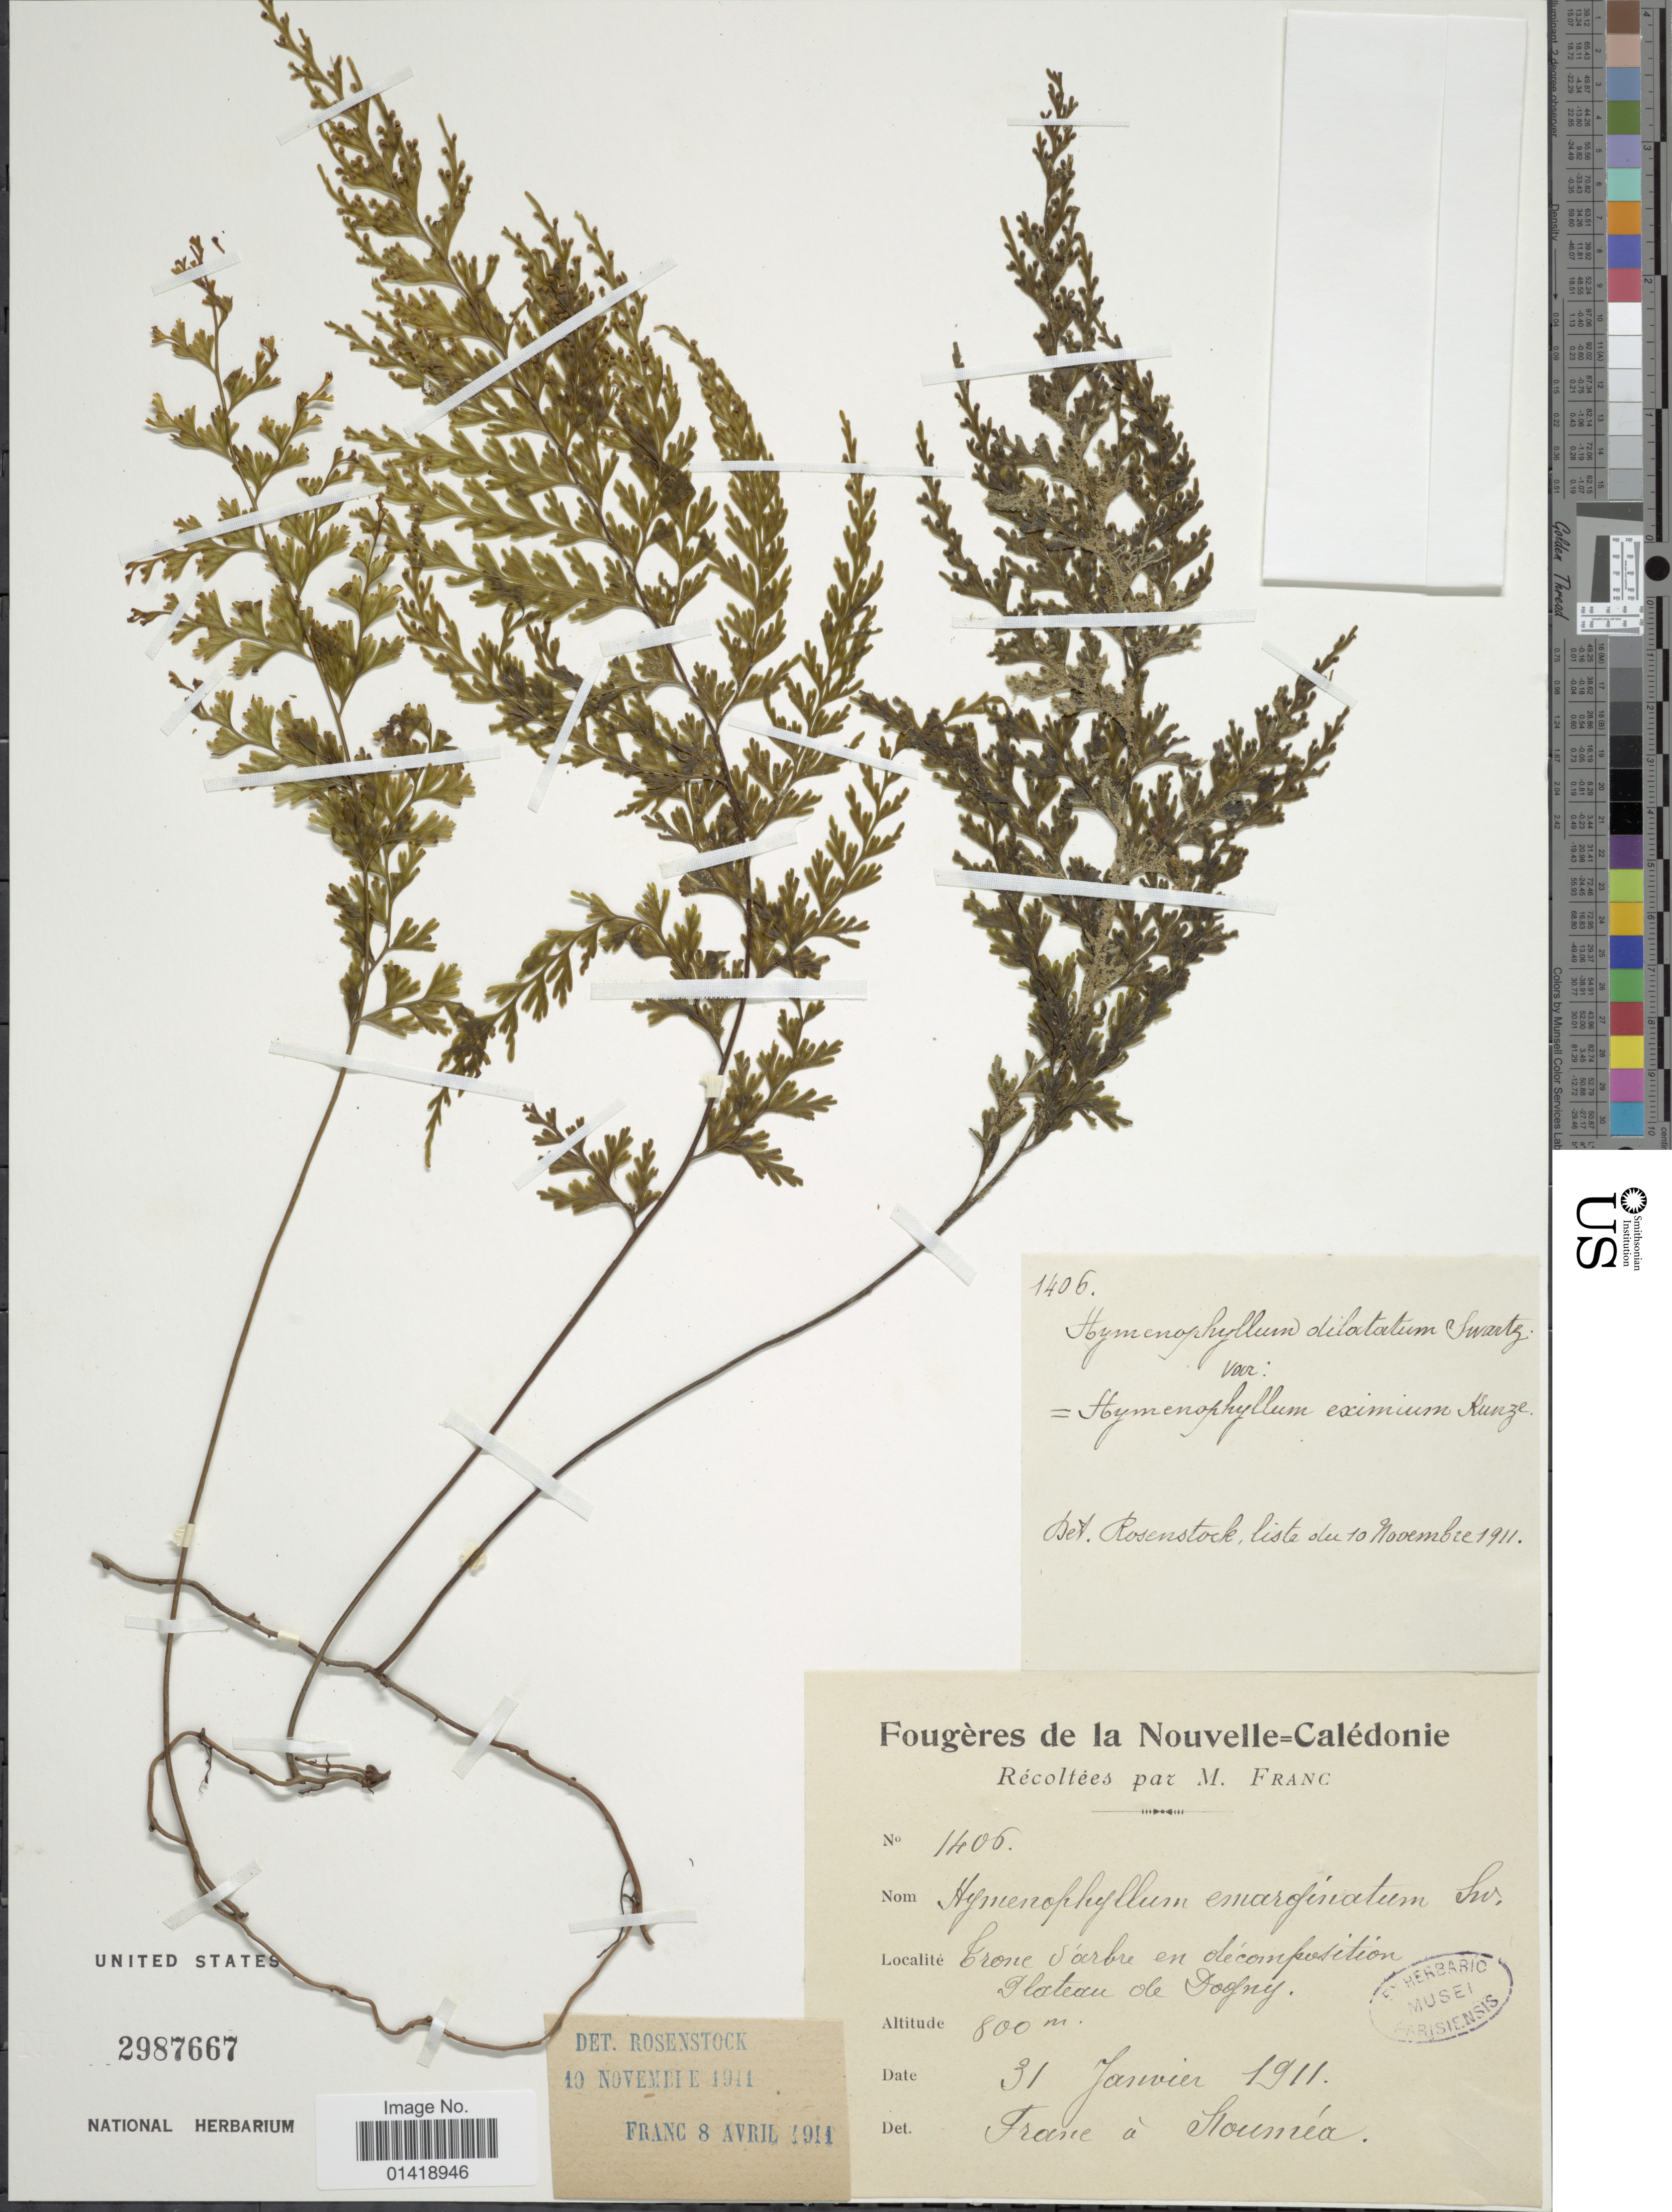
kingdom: Plantae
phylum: Tracheophyta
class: Polypodiopsida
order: Hymenophyllales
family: Hymenophyllaceae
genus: Hymenophyllum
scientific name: Hymenophyllum dilatatum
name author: Sw.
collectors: M. Franc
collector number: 1406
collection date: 1911-01-31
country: New Caledonia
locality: Plateau de Dogny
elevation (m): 800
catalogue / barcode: US 2987667